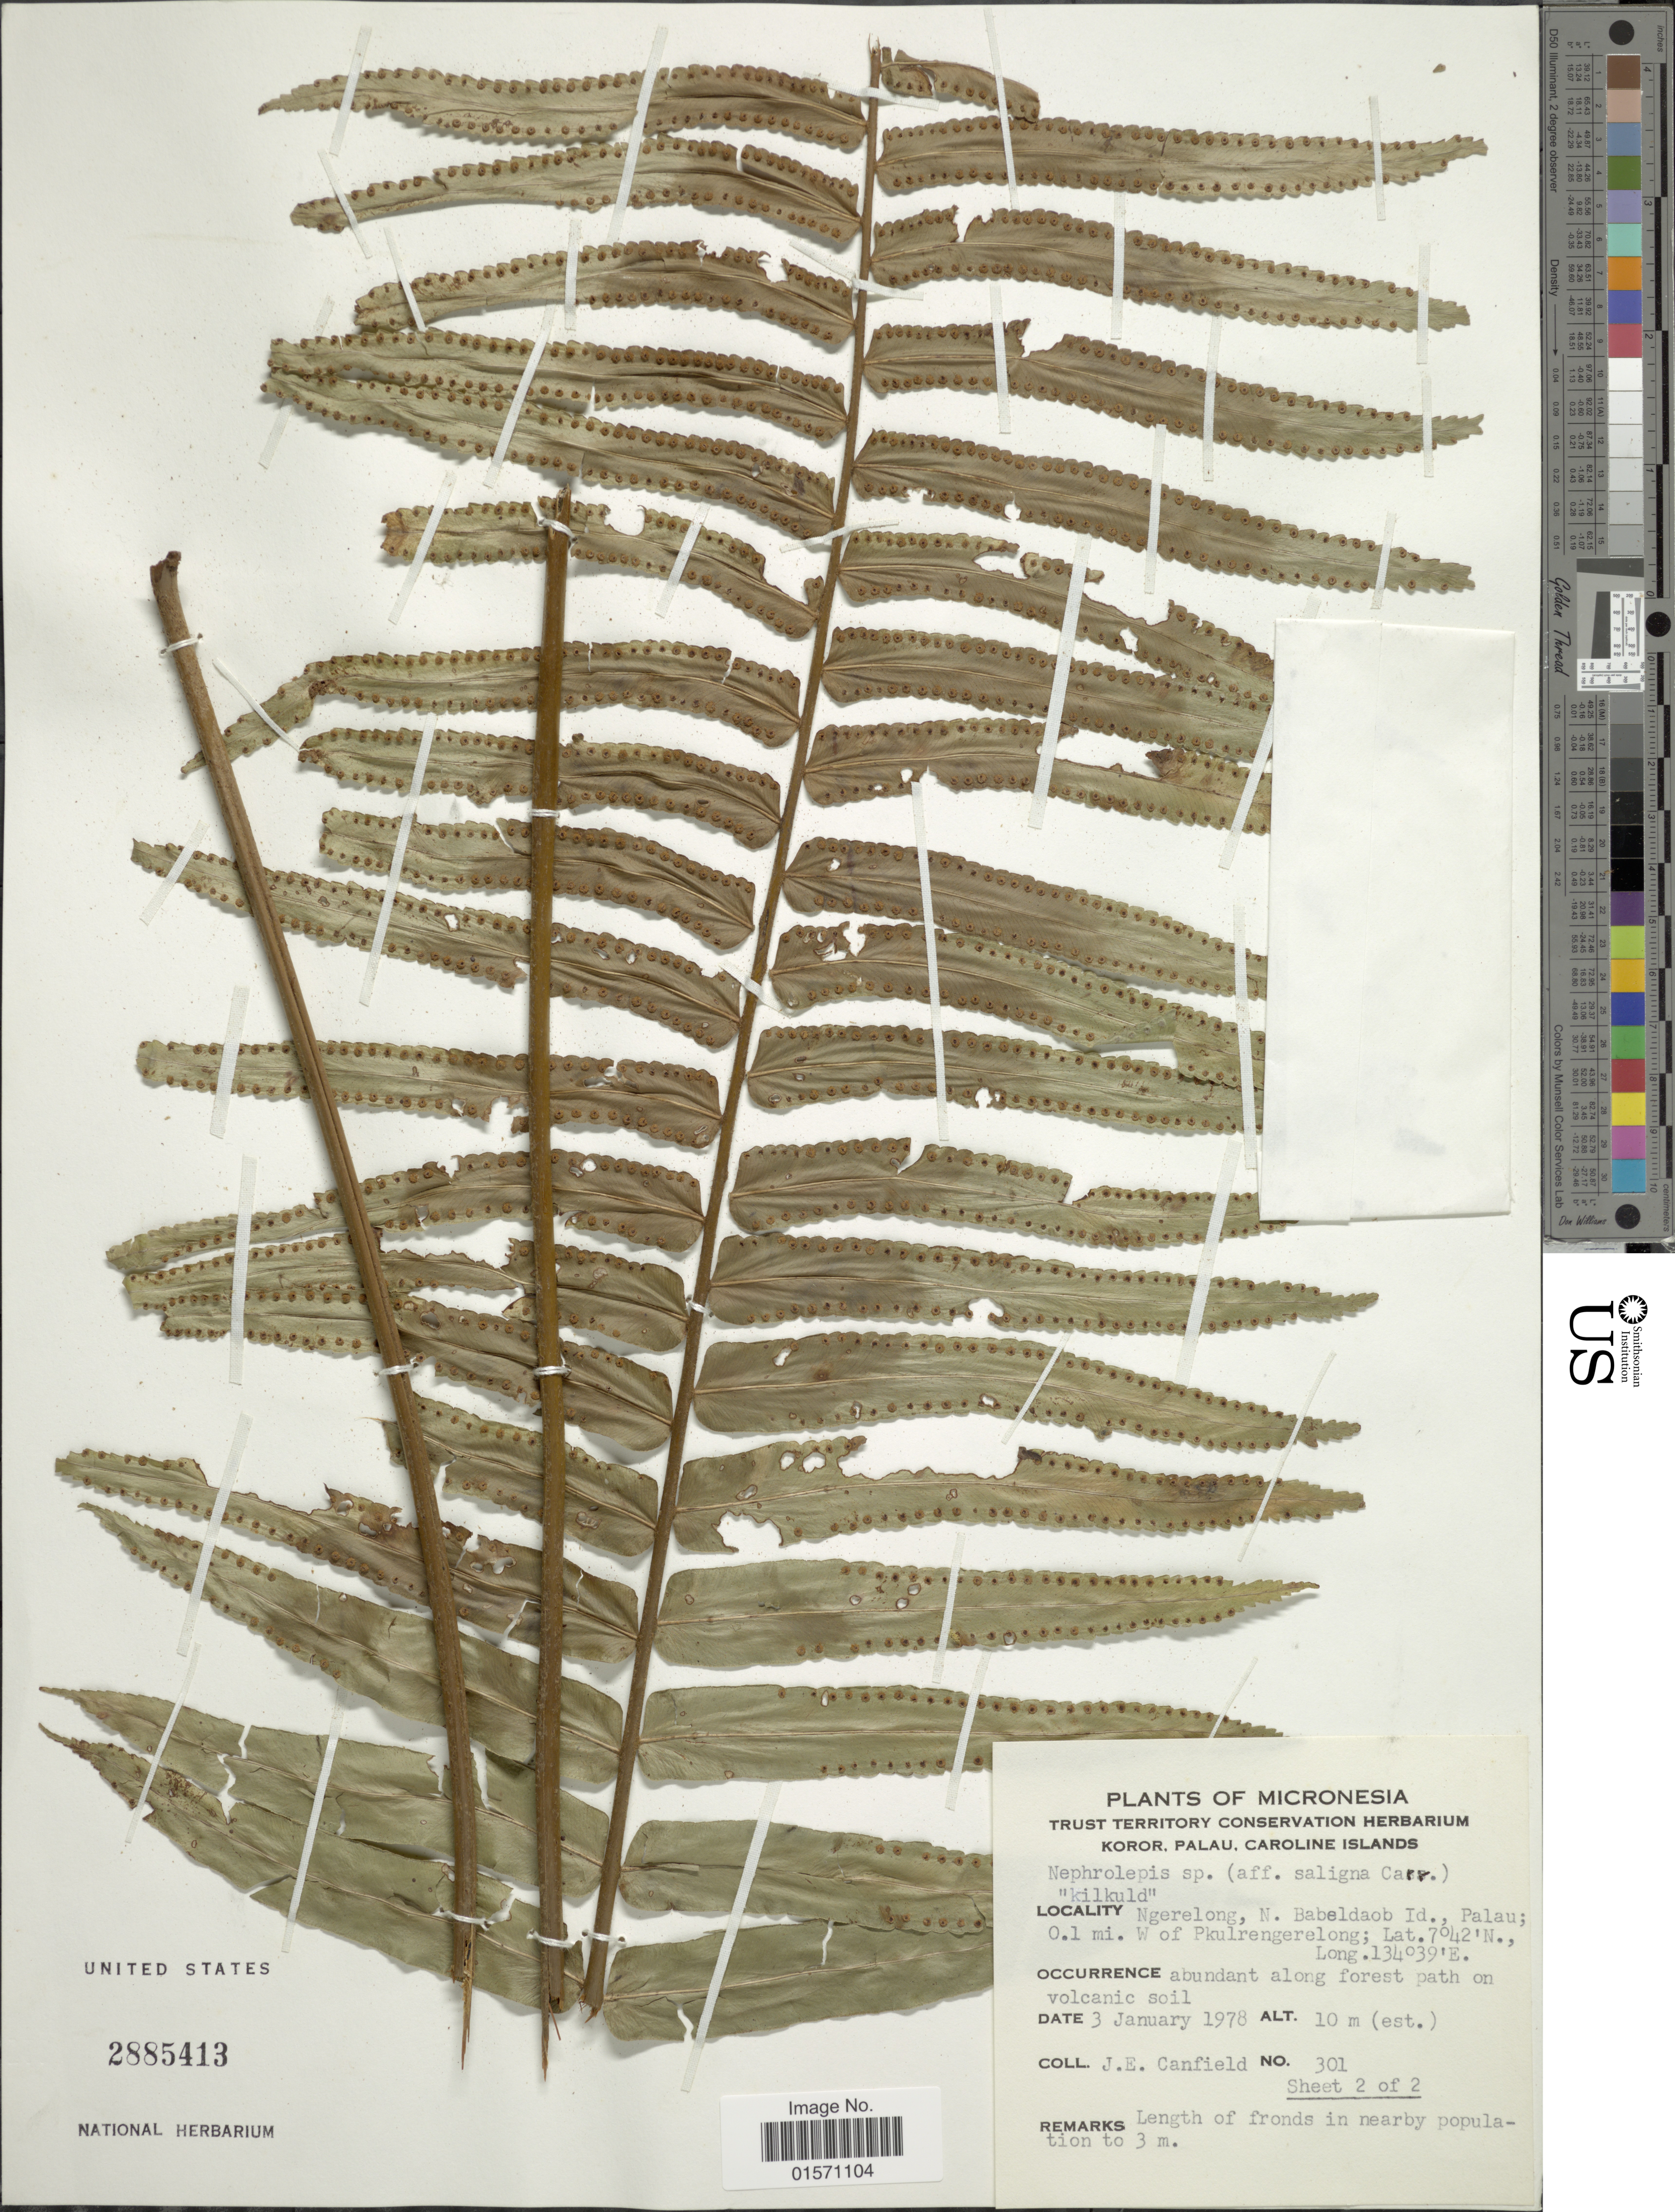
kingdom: Plantae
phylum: Tracheophyta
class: Polypodiopsida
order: Polypodiales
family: Nephrolepidaceae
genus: Nephrolepis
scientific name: Nephrolepis saligna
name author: Cav.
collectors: J. E. Canfield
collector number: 301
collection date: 1978-01-03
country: Palau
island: Babeldaob [Babelthuap]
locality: Ngerelong, N. Babeldaob Id., Palau; 0.1 mi. W of Pkulrengerelong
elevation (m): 10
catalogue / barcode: US 2885413